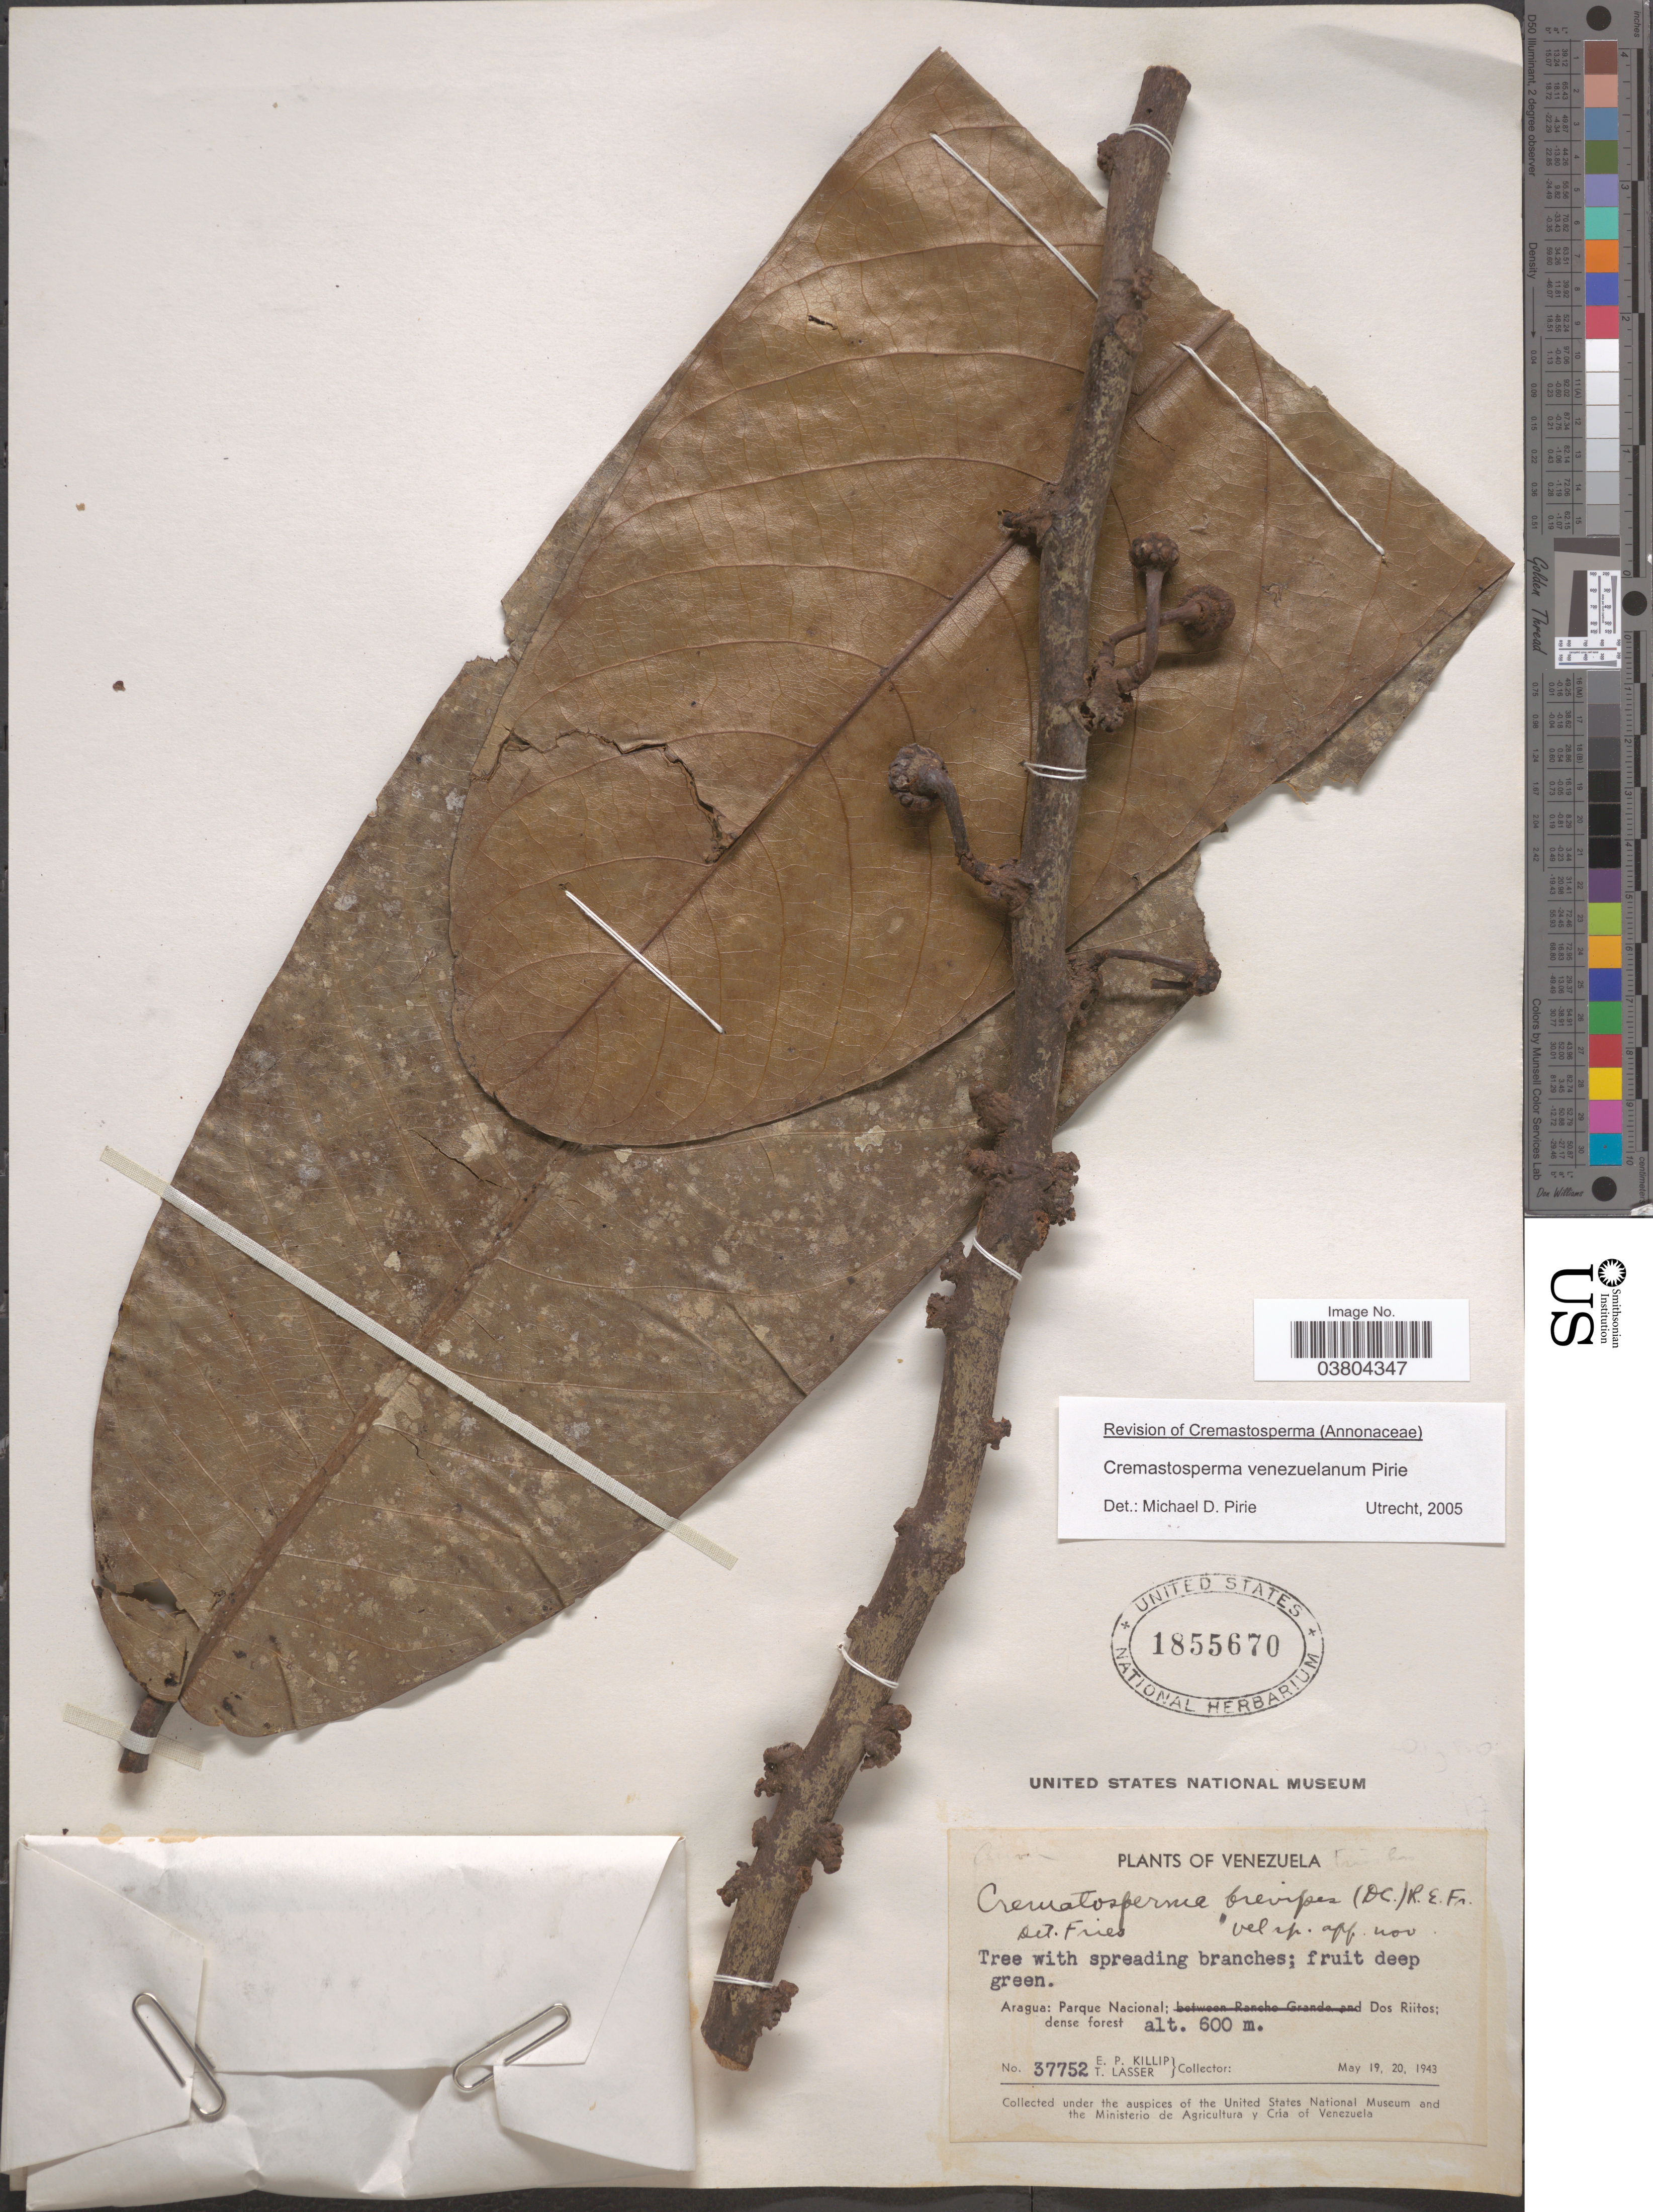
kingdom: Plantae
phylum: Tracheophyta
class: Magnoliopsida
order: Magnoliales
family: Annonaceae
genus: Cremastosperma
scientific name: Cremastosperma venezuelanum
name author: Pirie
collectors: E. P. Killip & T. Lasser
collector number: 37752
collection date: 1943-05-19/1943-05-20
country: Venezuela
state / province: Aragua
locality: Parque Nacional; Dos Riitos; dense forest.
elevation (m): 600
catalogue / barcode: US 1855670